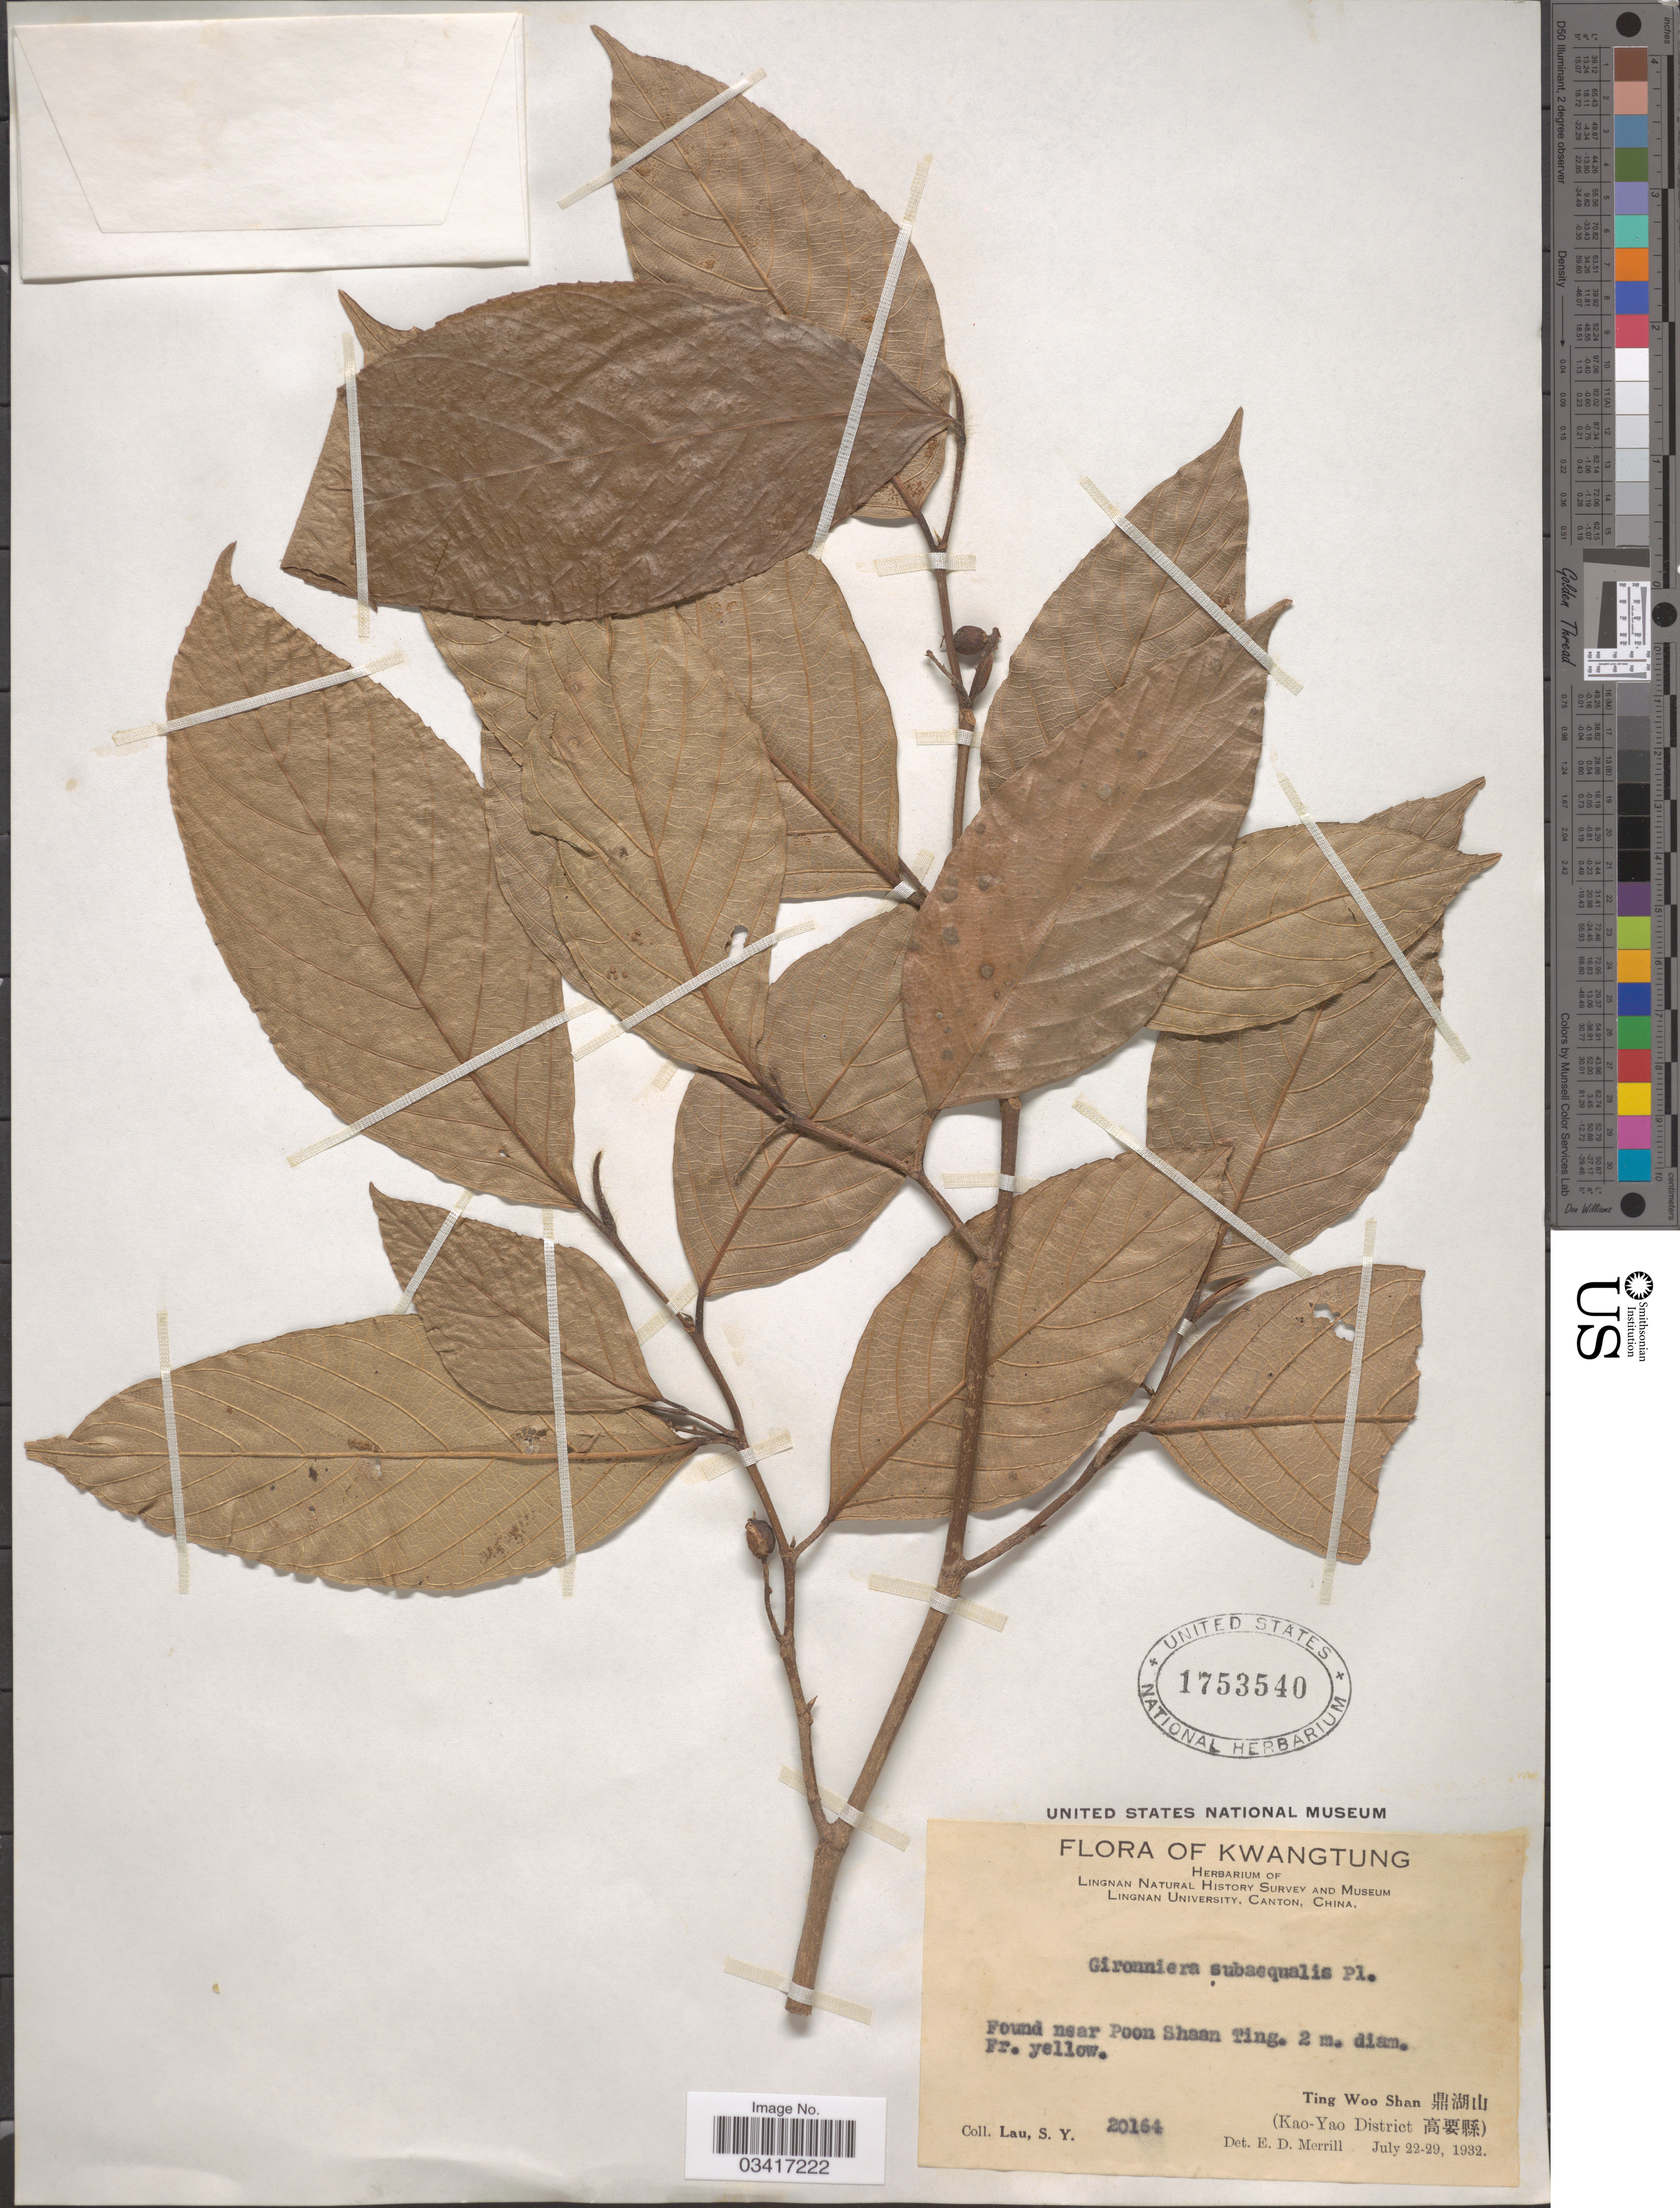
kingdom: Plantae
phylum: Tracheophyta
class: Magnoliopsida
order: Rosales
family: Cannabaceae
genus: Gironniera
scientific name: Gironniera subaequalis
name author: Planch.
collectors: S. Y. Lau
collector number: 20164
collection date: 1932-07-22/1932-07-29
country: China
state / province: Guangdong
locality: Kwangtung. Near Poon Shaan Ting. Ting Woo Shan X. (Kao-Yao District X).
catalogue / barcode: US 1753540